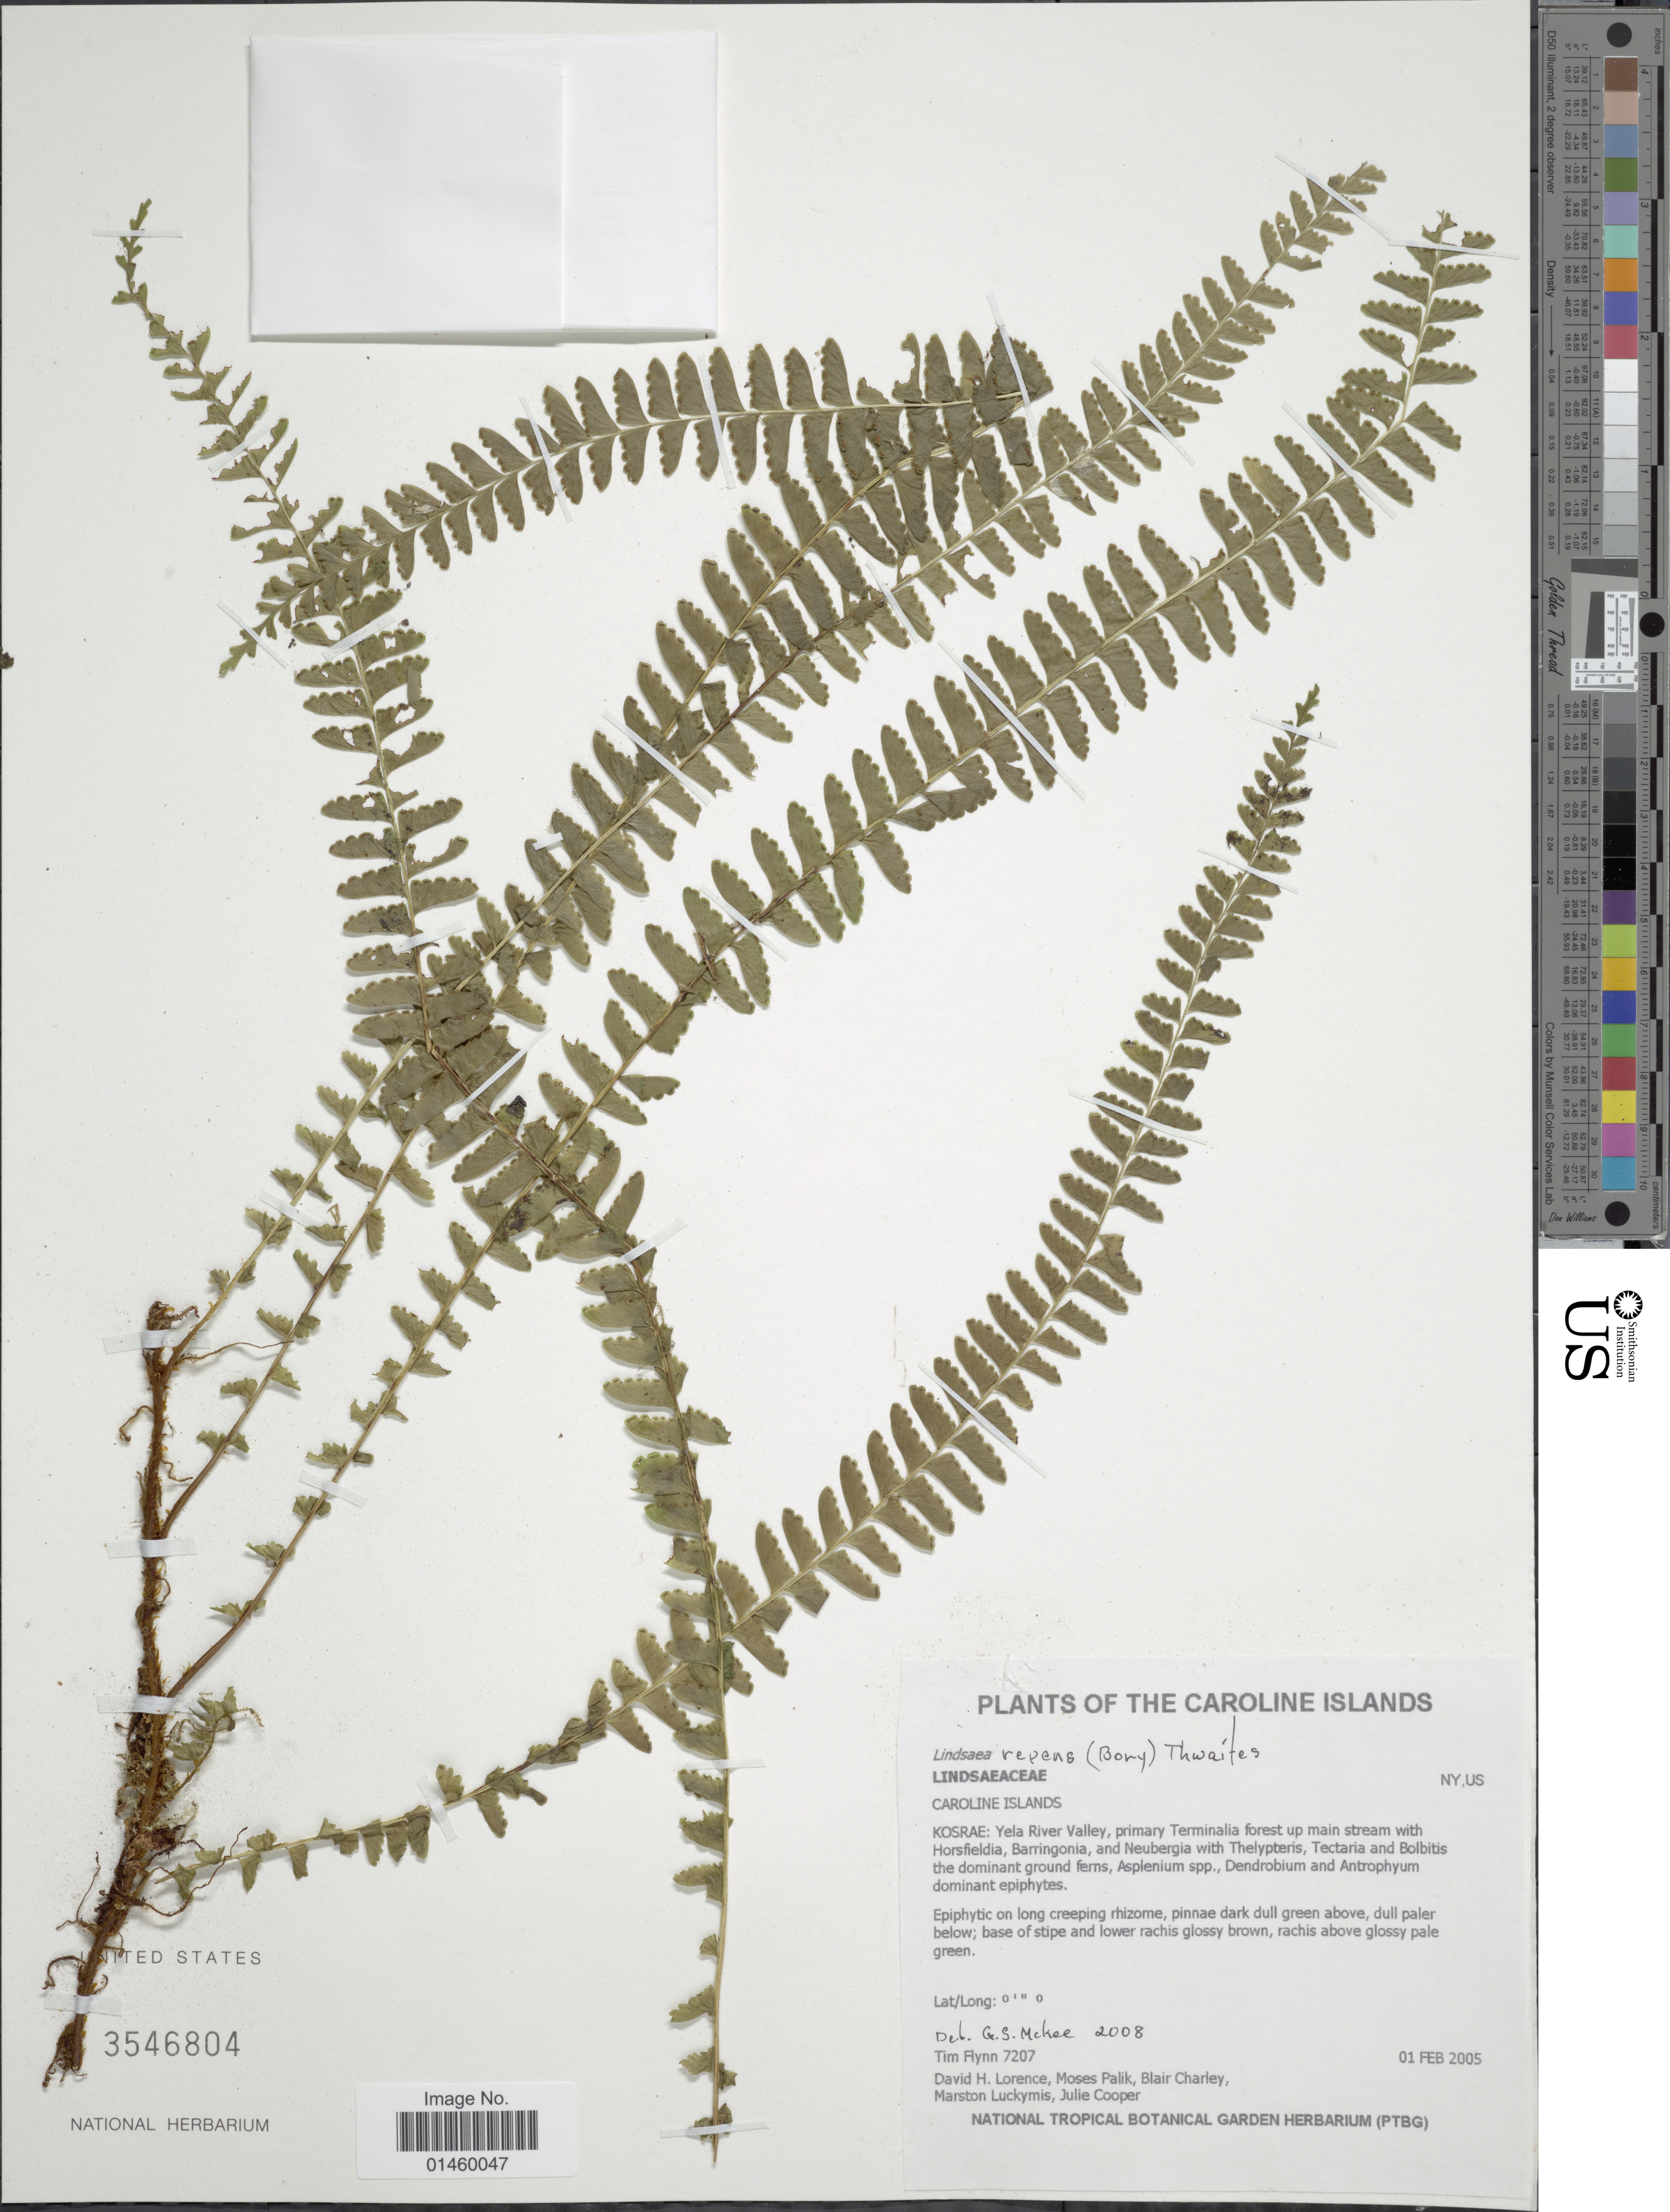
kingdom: Plantae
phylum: Tracheophyta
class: Polypodiopsida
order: Polypodiales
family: Lindsaeaceae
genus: Lindsaea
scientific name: Lindsaea repens var. lingulata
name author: K.U. Kramer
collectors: T. Flynn, D. Lorence, M. Palik, B. Charley & et al.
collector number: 7207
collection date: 2005-02-01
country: Micronesia, Federated States of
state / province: Kosrae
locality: The Caroline Islands. Yela River Valley, primary Terminalia forest up main stream.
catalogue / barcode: US 3546804